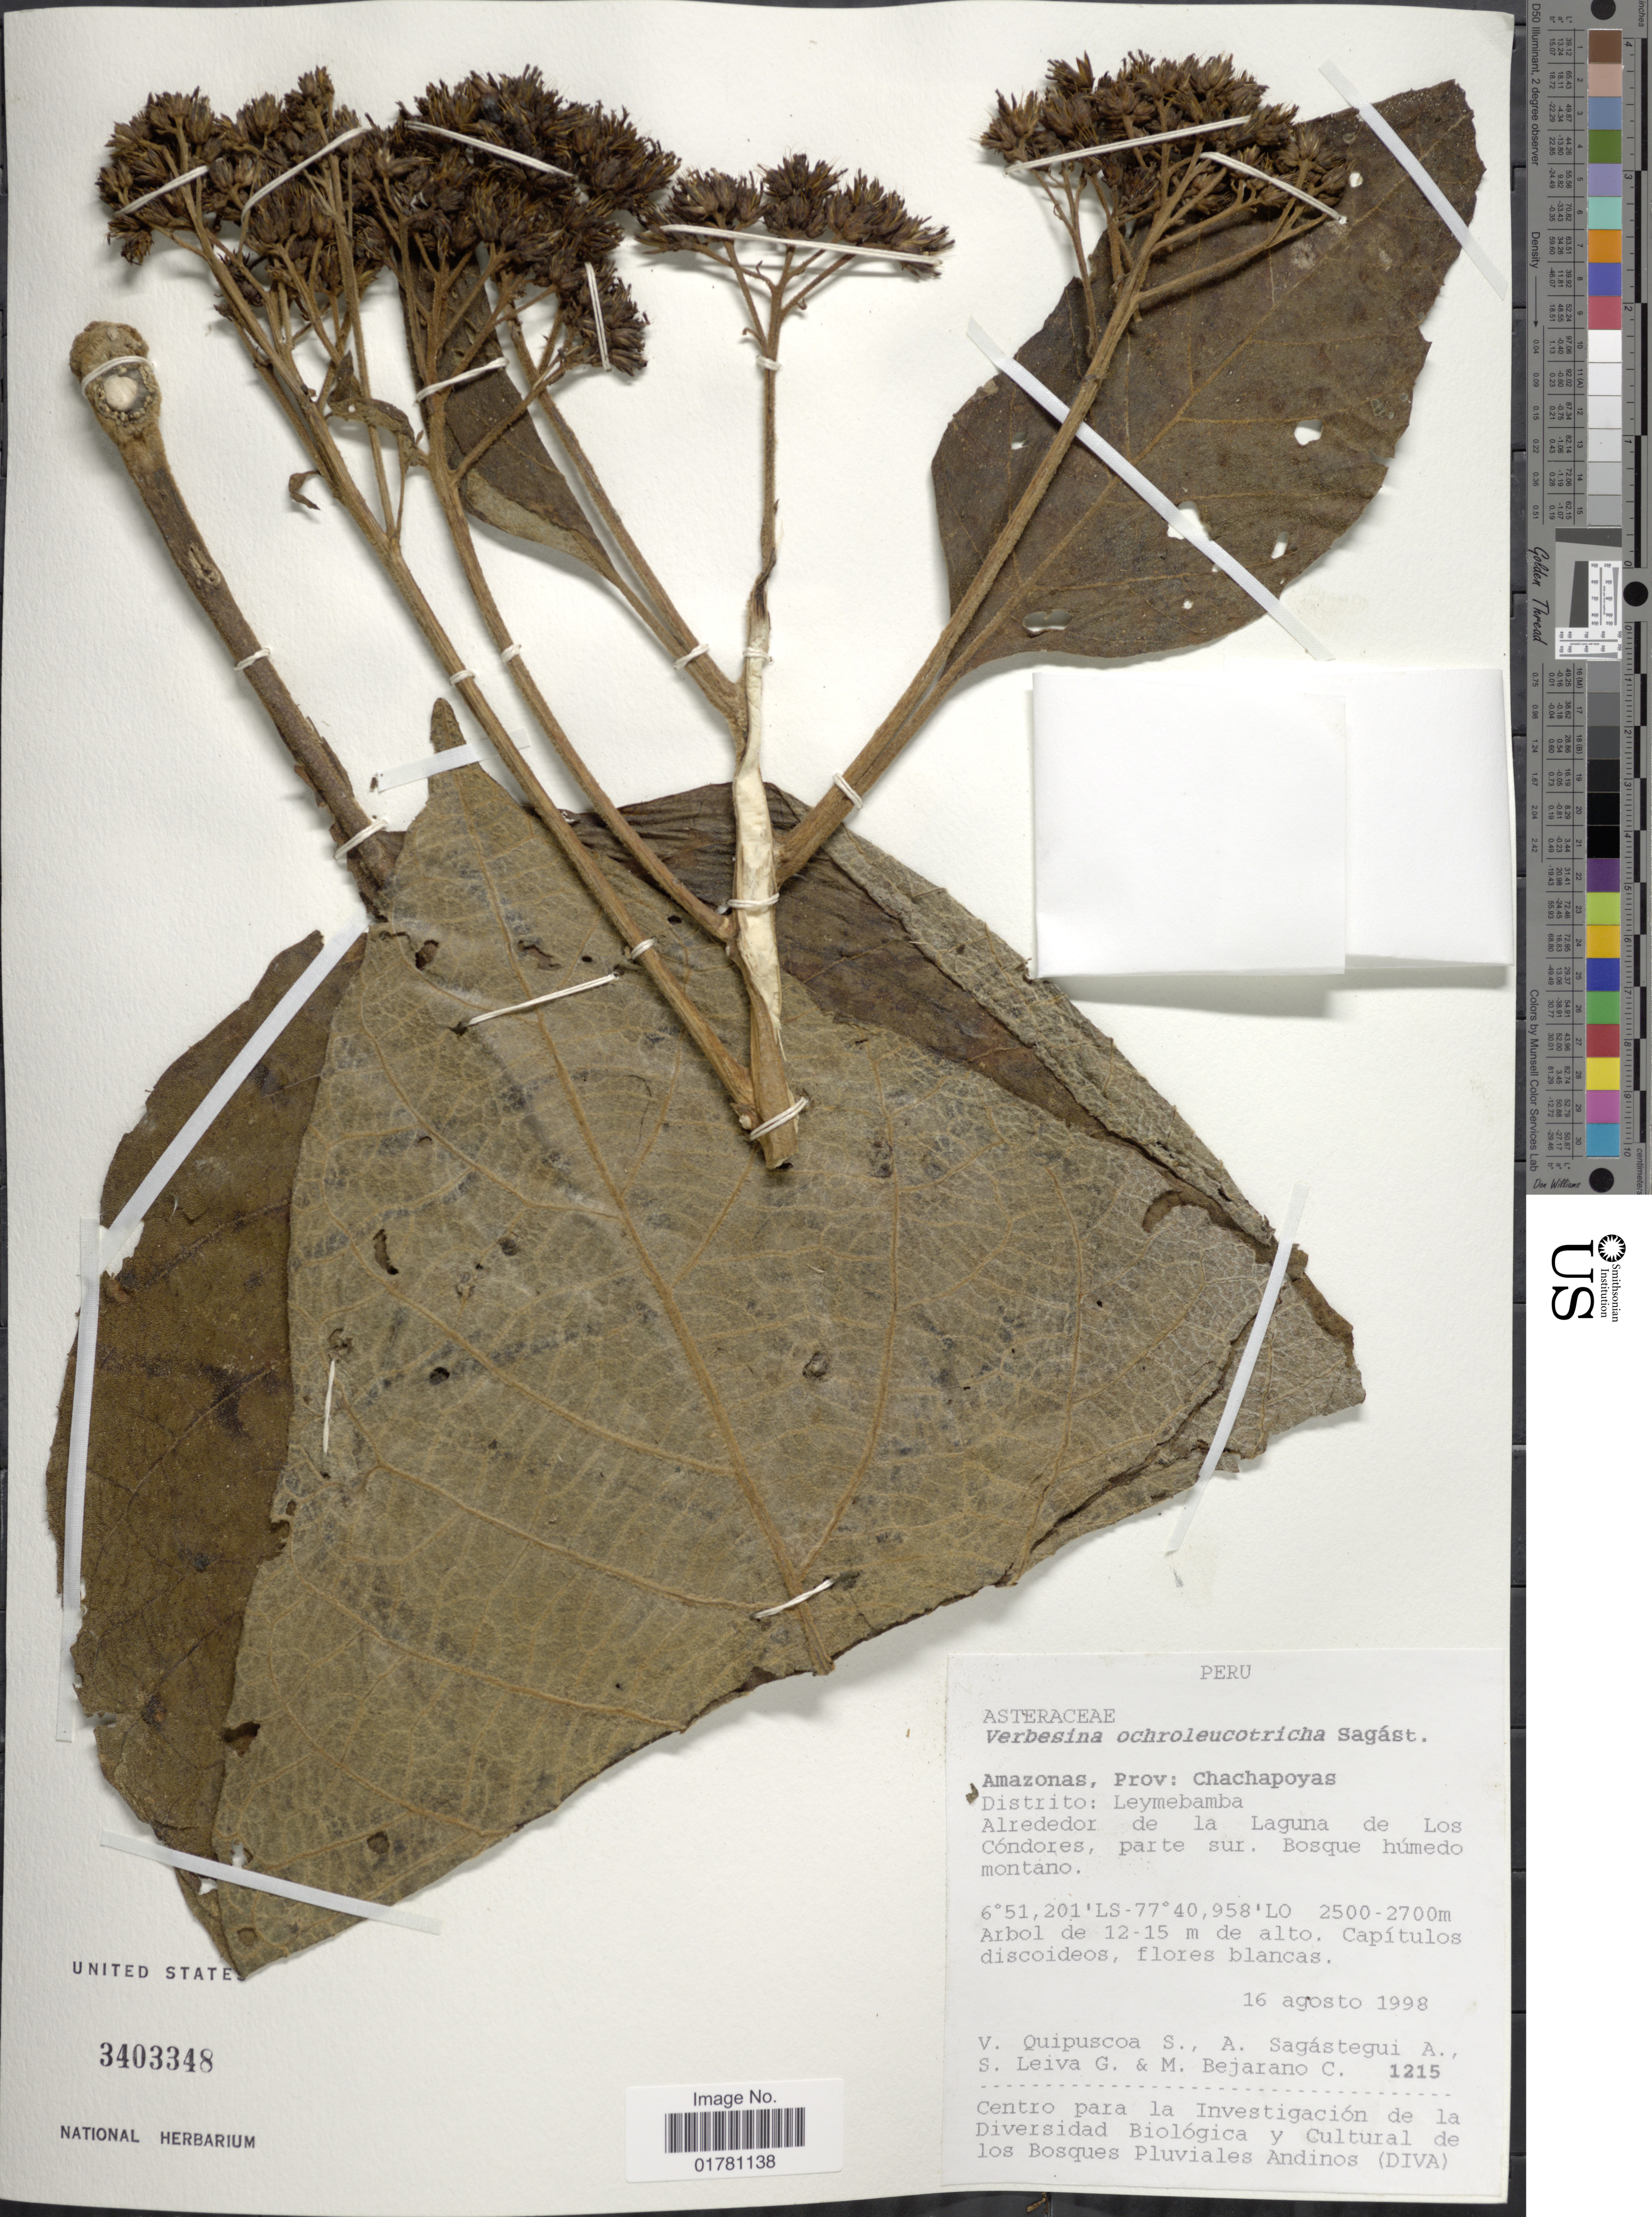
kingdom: Plantae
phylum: Tracheophyta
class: Magnoliopsida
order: Asterales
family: Asteraceae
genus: Verbesina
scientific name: Verbesina ochroleucotricha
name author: Sagást.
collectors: V. Quipuscoa S., A. Sagástegui A., S. Leiva G. & M. Bejarano C.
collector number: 1215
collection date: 1998-08-16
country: Peru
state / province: Amazonas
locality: Prov. Chachapoyas Distrito: Leymebamba, Alrededor de la Laguna de Los Cóndores, parte sur. Bosque húmedo montano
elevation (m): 2500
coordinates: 6 51.201 S, 77 40.958 E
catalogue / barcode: US 3403348